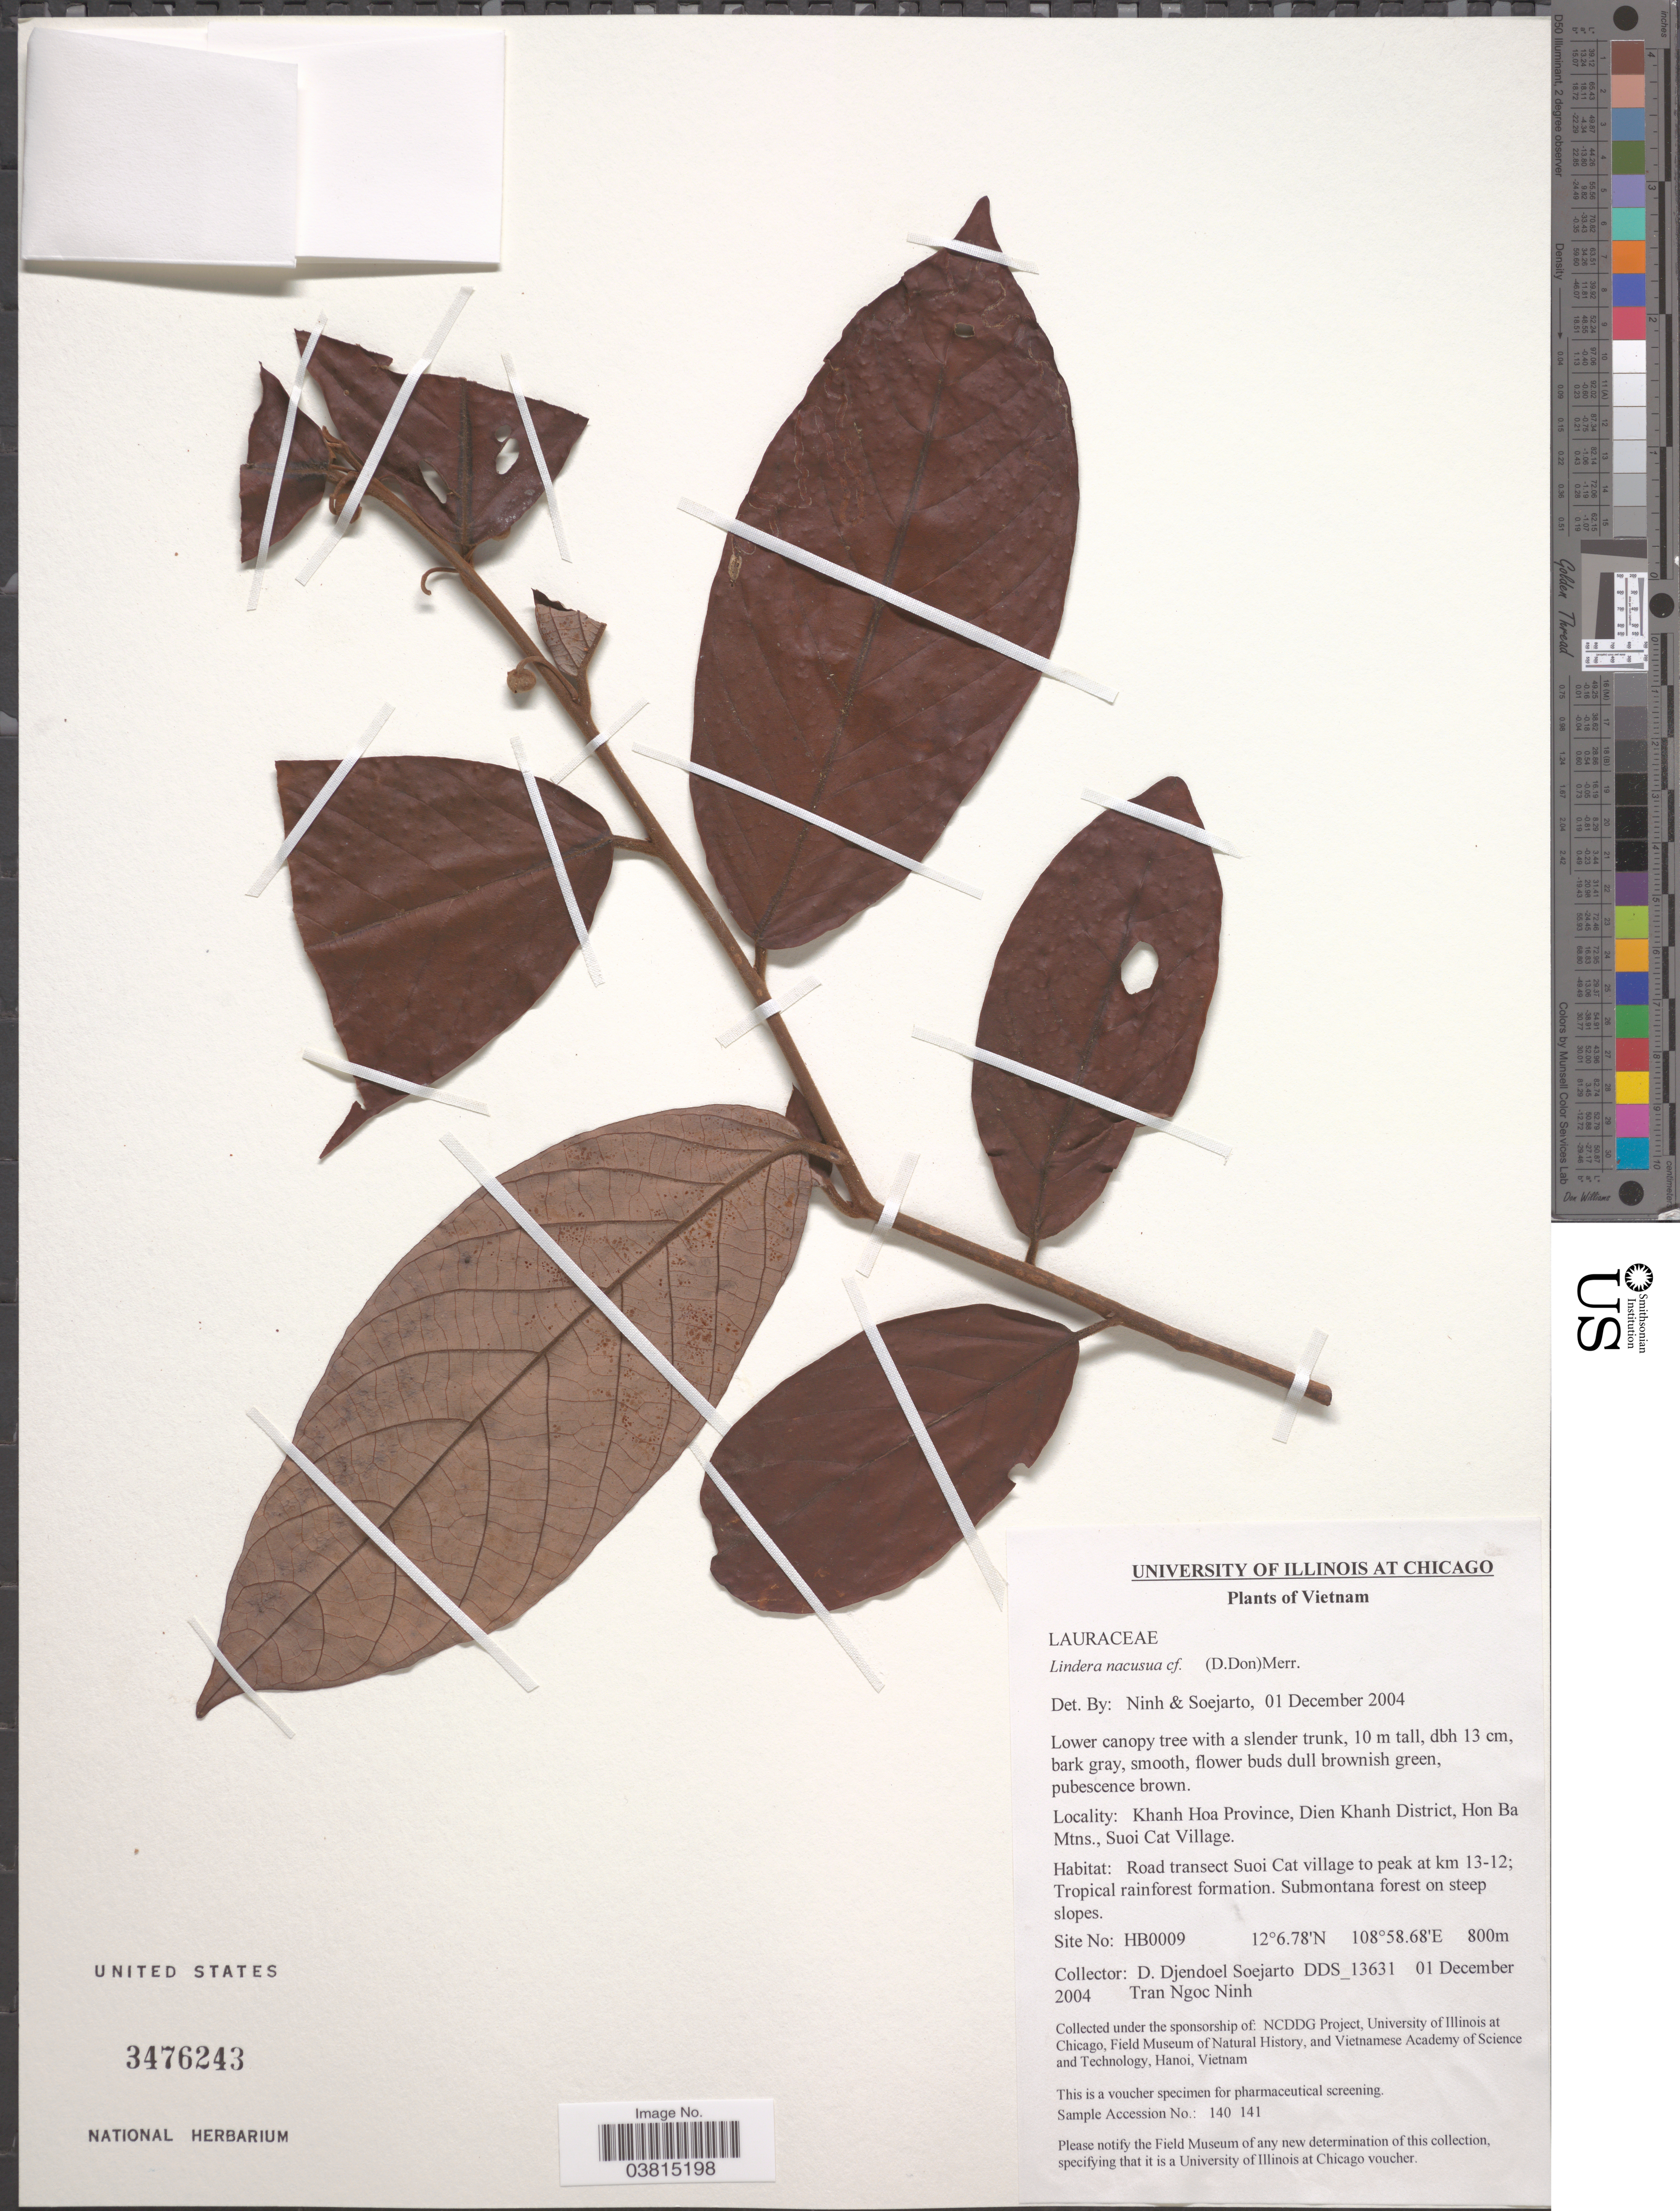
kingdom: Plantae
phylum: Tracheophyta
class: Magnoliopsida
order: Laurales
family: Lauraceae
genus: Lindera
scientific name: Lindera nacusua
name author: (D. Don) Merr.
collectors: T. N. Ninh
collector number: DDS_13631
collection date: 2004-12-01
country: Vietnam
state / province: Khanh Hoa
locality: Khanh Hoa Province, Dien Khanh District, Hon Ba Mtns., Suoi Cat Village. Road transect Suoi Cat village to peak at km 13-12; Tropical rainforest formation.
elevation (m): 800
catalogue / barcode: US 3476243